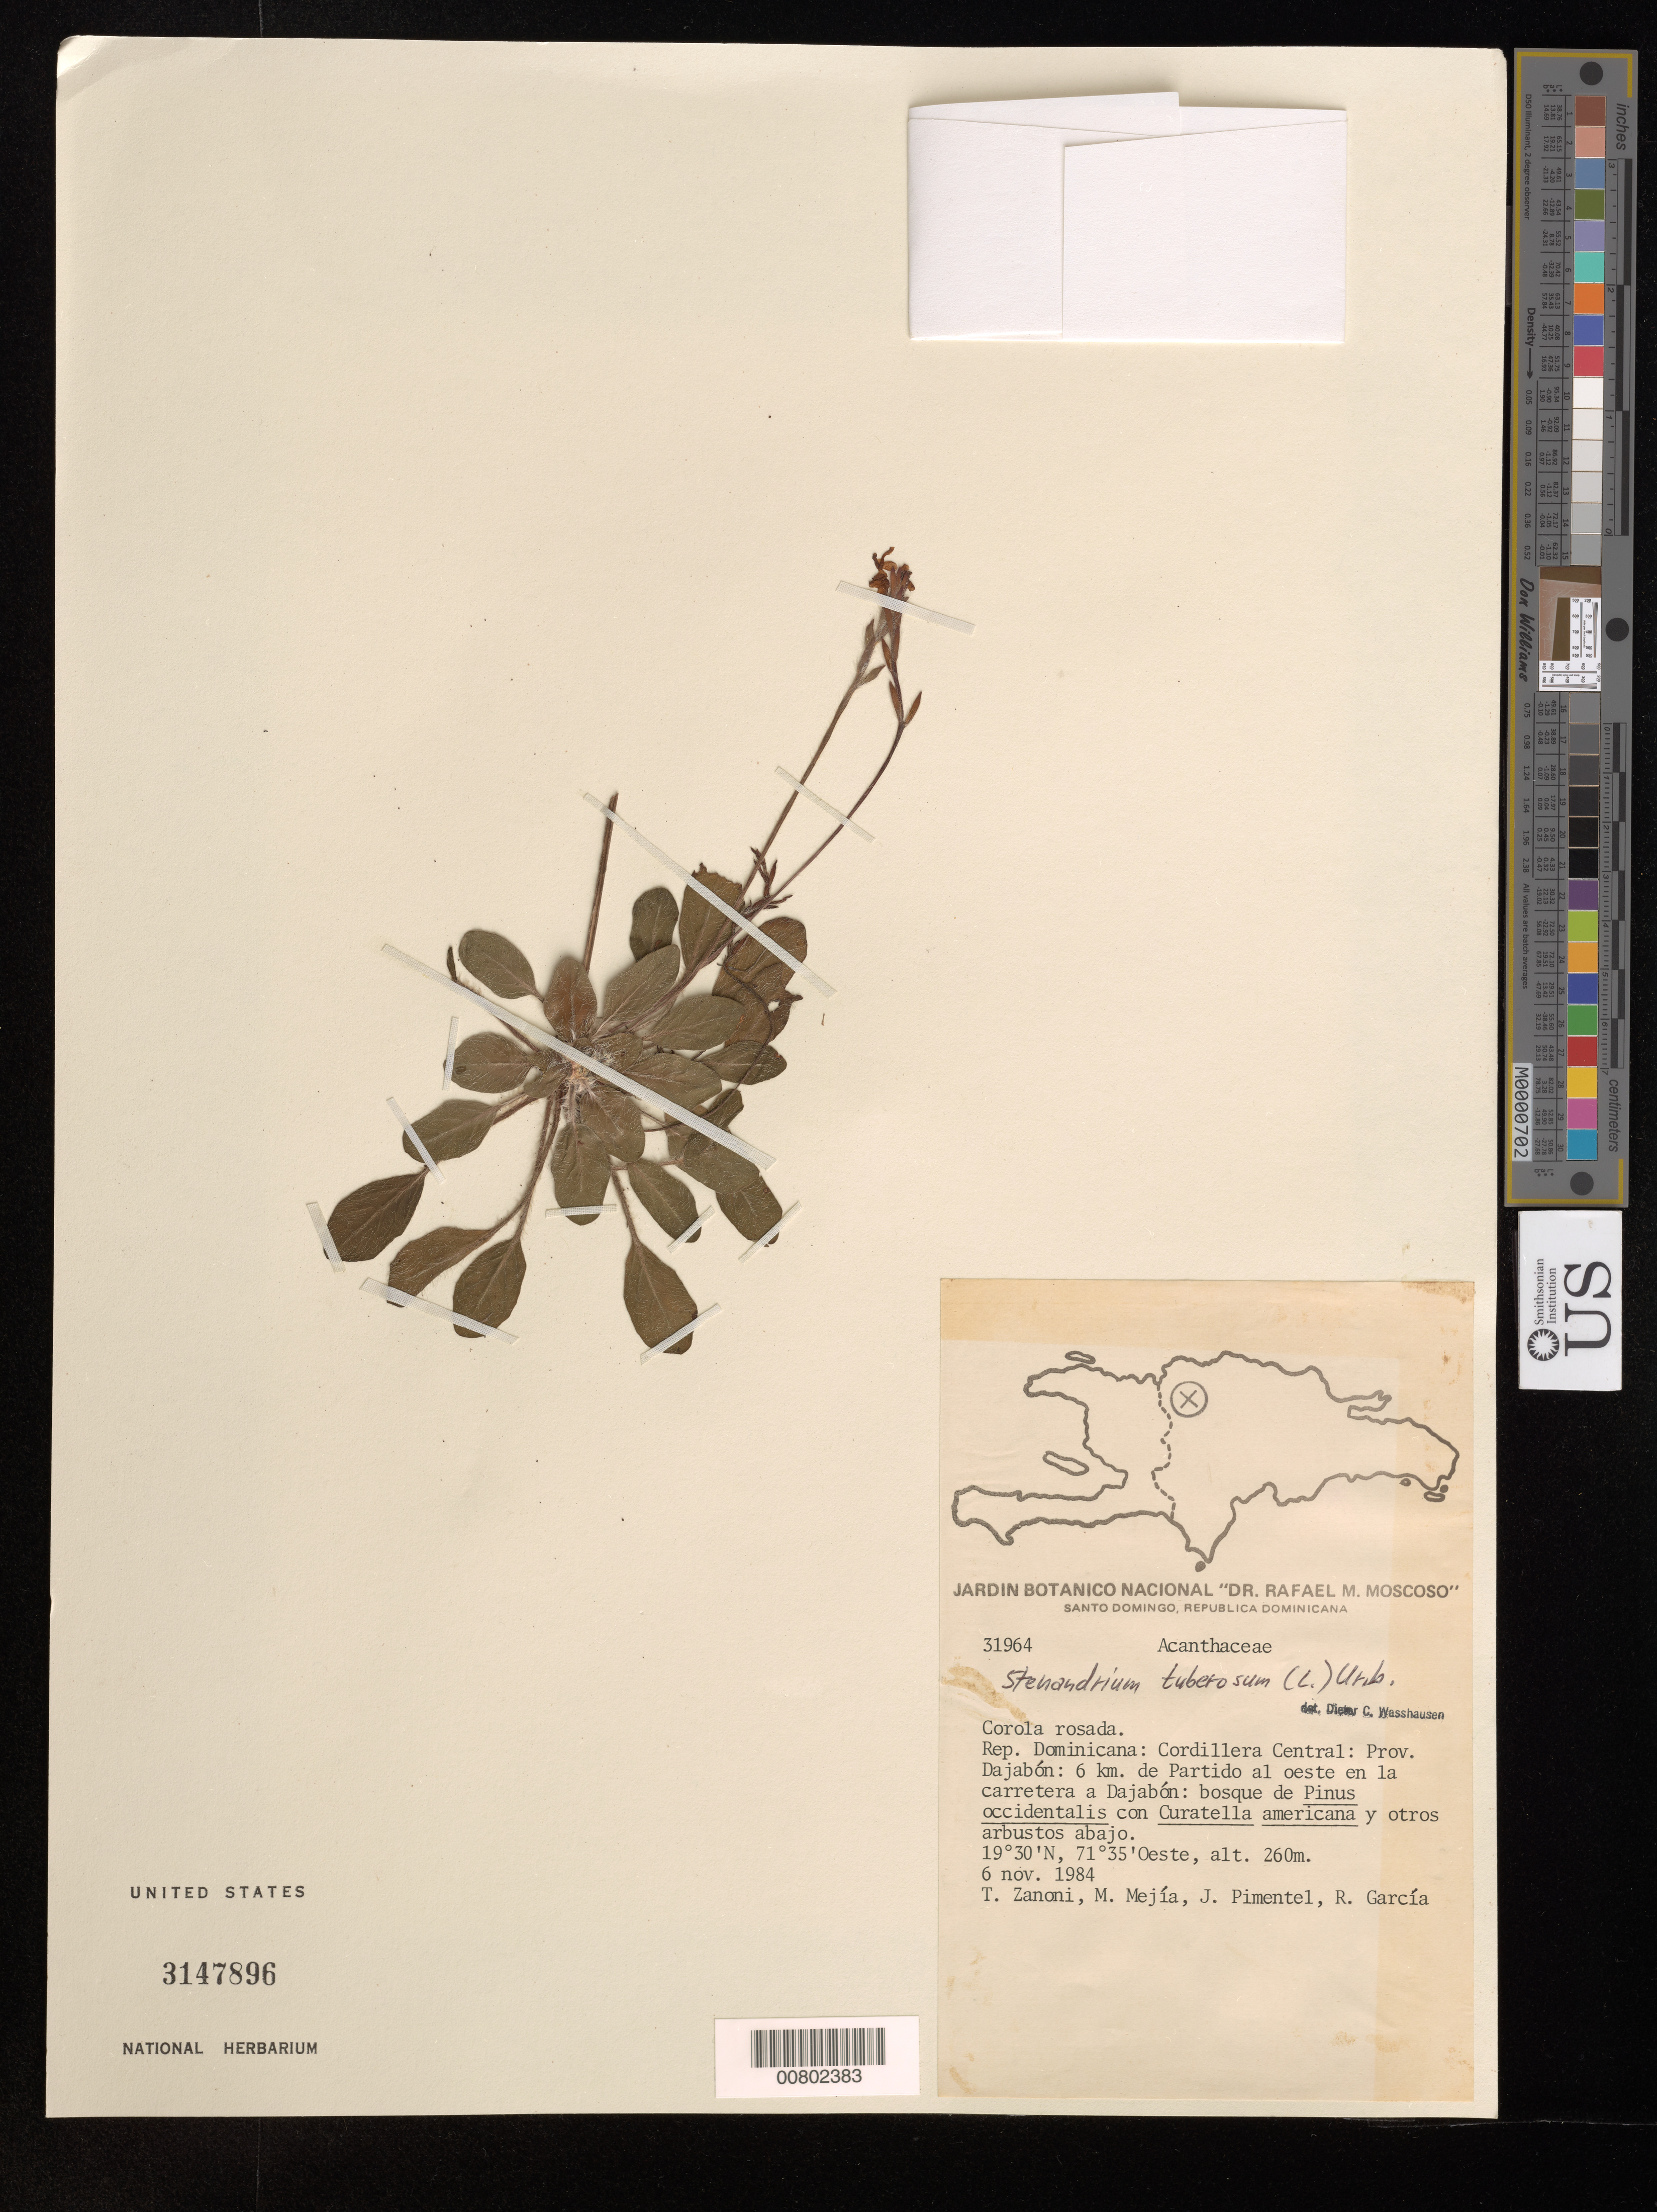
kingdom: Plantae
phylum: Tracheophyta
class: Magnoliopsida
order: Lamiales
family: Acanthaceae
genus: Stenandrium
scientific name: Stenandrium tuberosum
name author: (L.) Urb.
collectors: T. A. Zanoni, M. Mejia, J. Pimentel & R. G. García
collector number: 31964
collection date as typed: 06 Nov 1984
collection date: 1984-11-06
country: Dominican Republic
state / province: Dajabon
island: Hispaniola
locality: Cordillera Central, 6 km. de Partido al oeste en la carretera a Dajbón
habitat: Bosque de Pinus occidentalis con Curatella americana y otros arbustos abajo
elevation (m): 260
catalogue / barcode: US 3147896